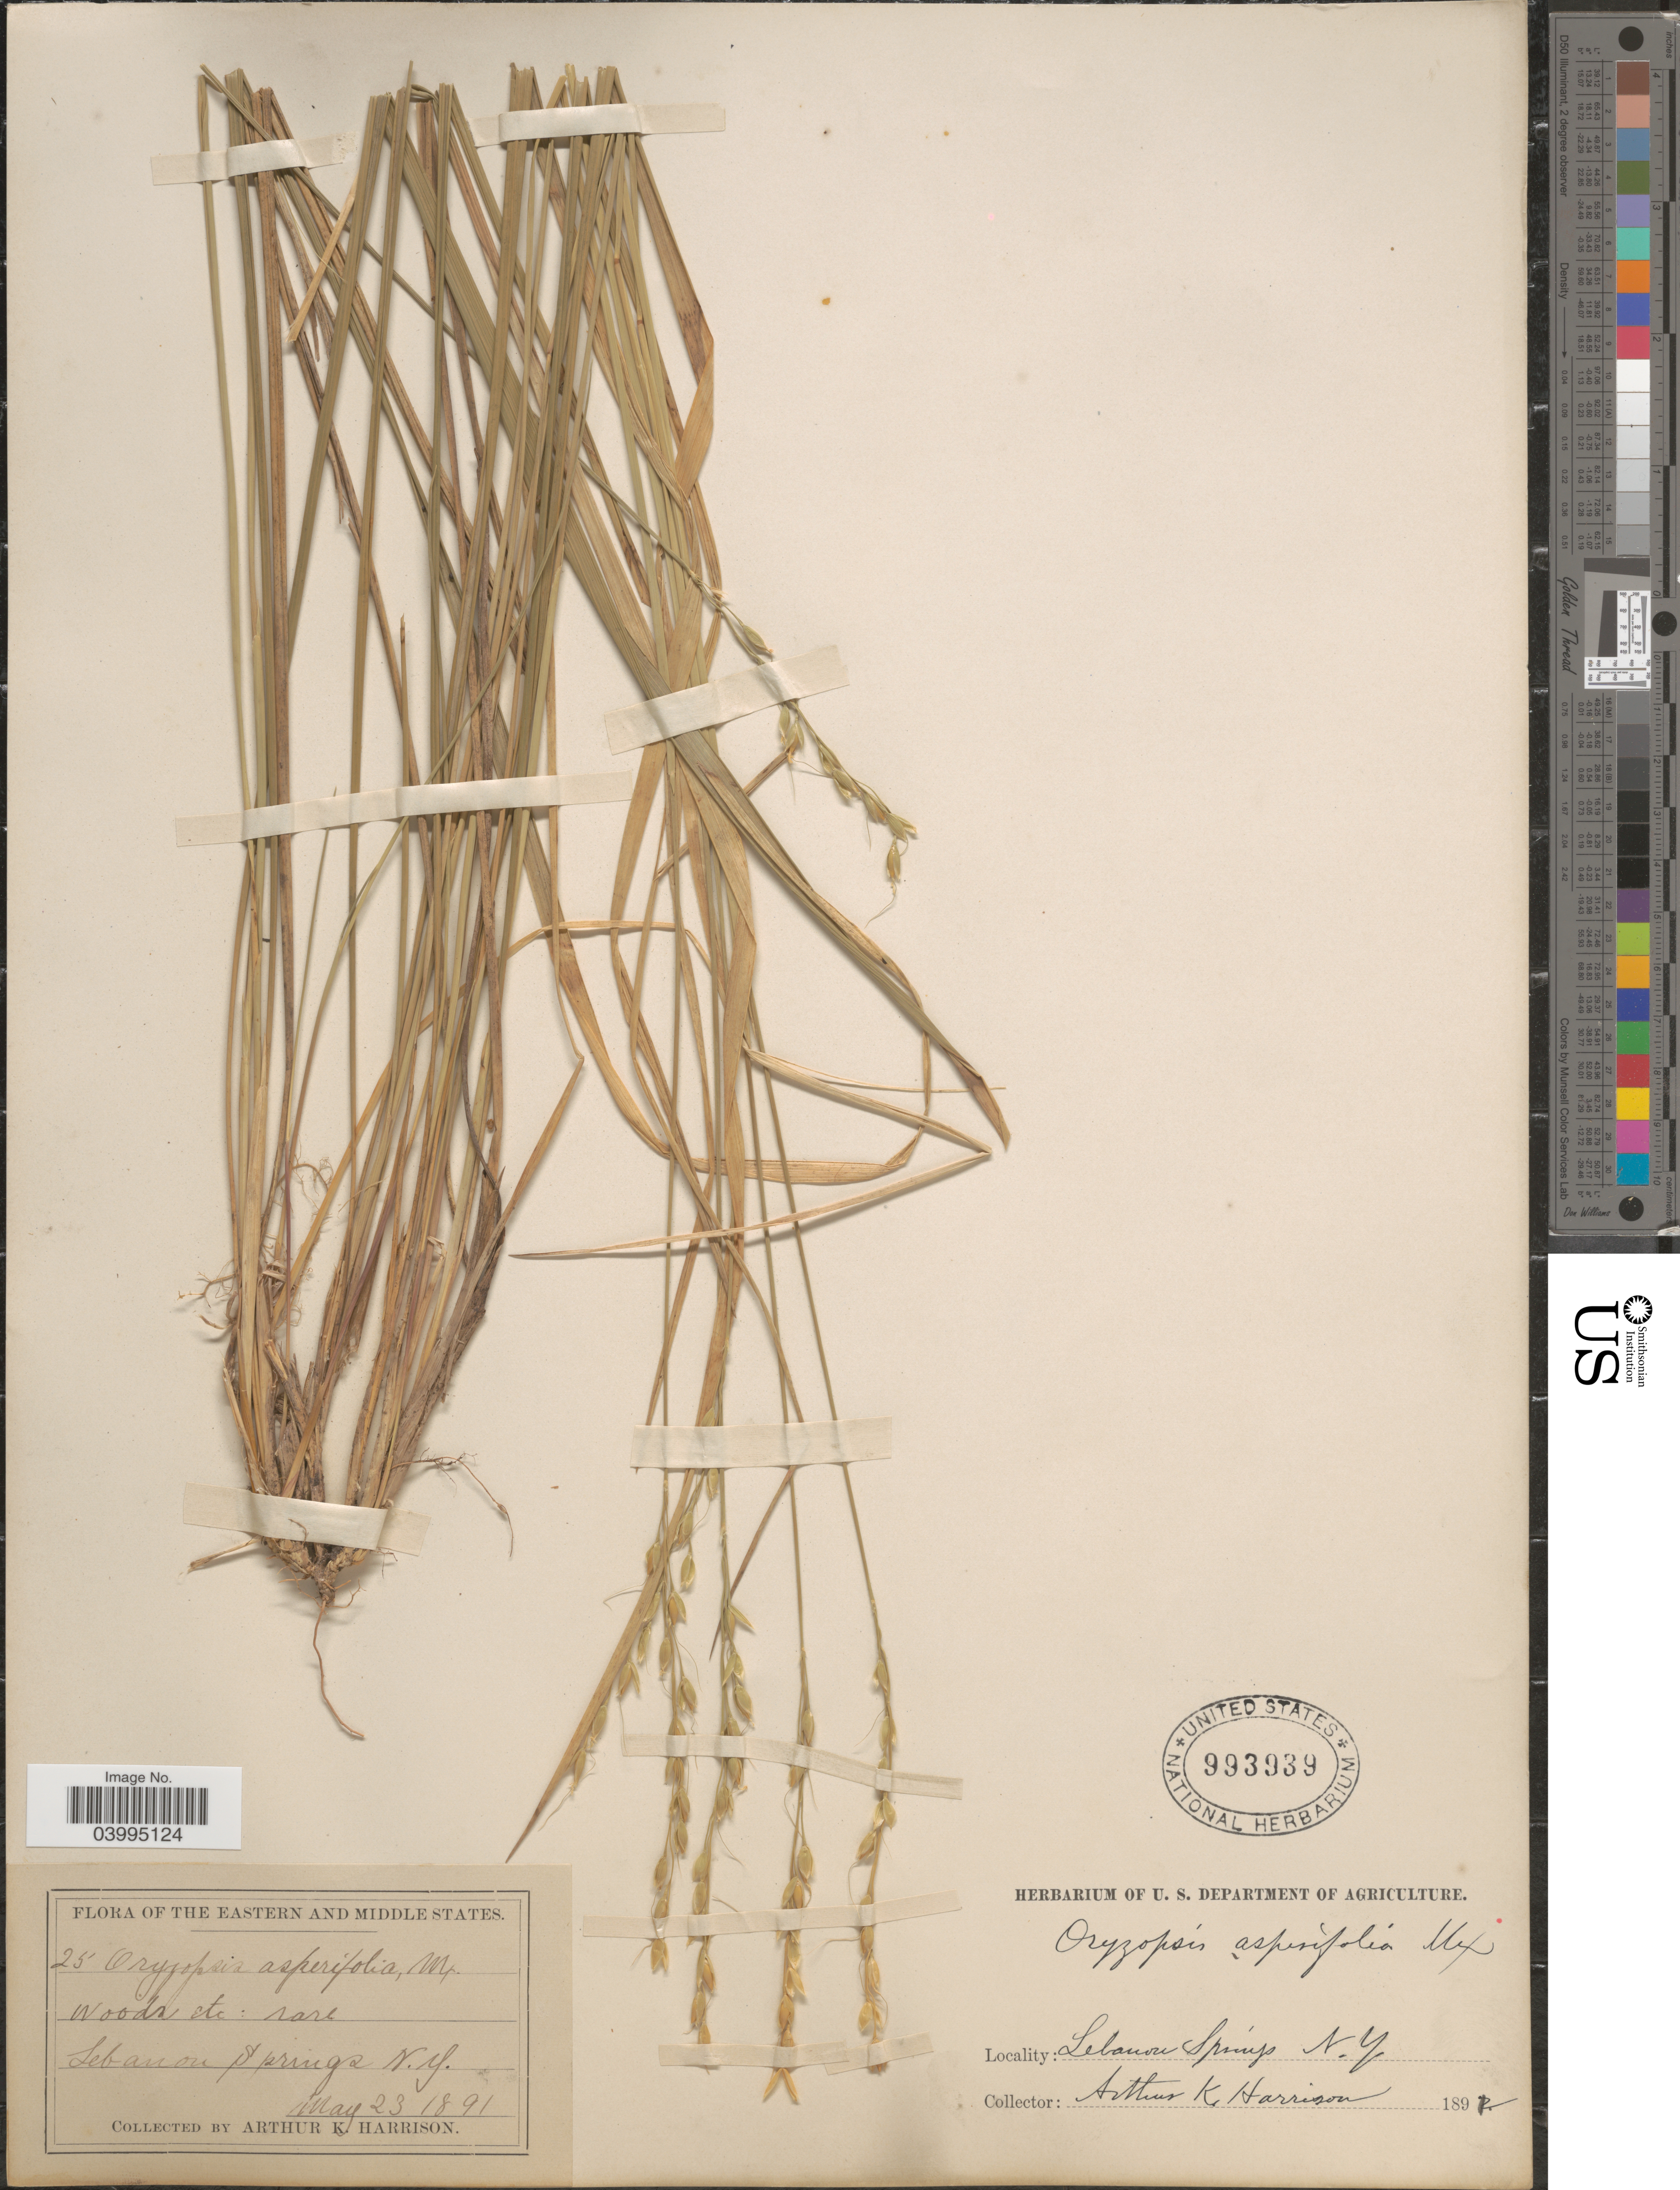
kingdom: Plantae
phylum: Tracheophyta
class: Liliopsida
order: Poales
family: Poaceae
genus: Oryzopsis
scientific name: Oryzopsis asperifolia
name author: Michx.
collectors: A. K. Harrison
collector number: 25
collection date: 1891-05-23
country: United States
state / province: New York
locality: The Eastern and Middle States. Lebanon Springs.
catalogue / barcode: US 993939